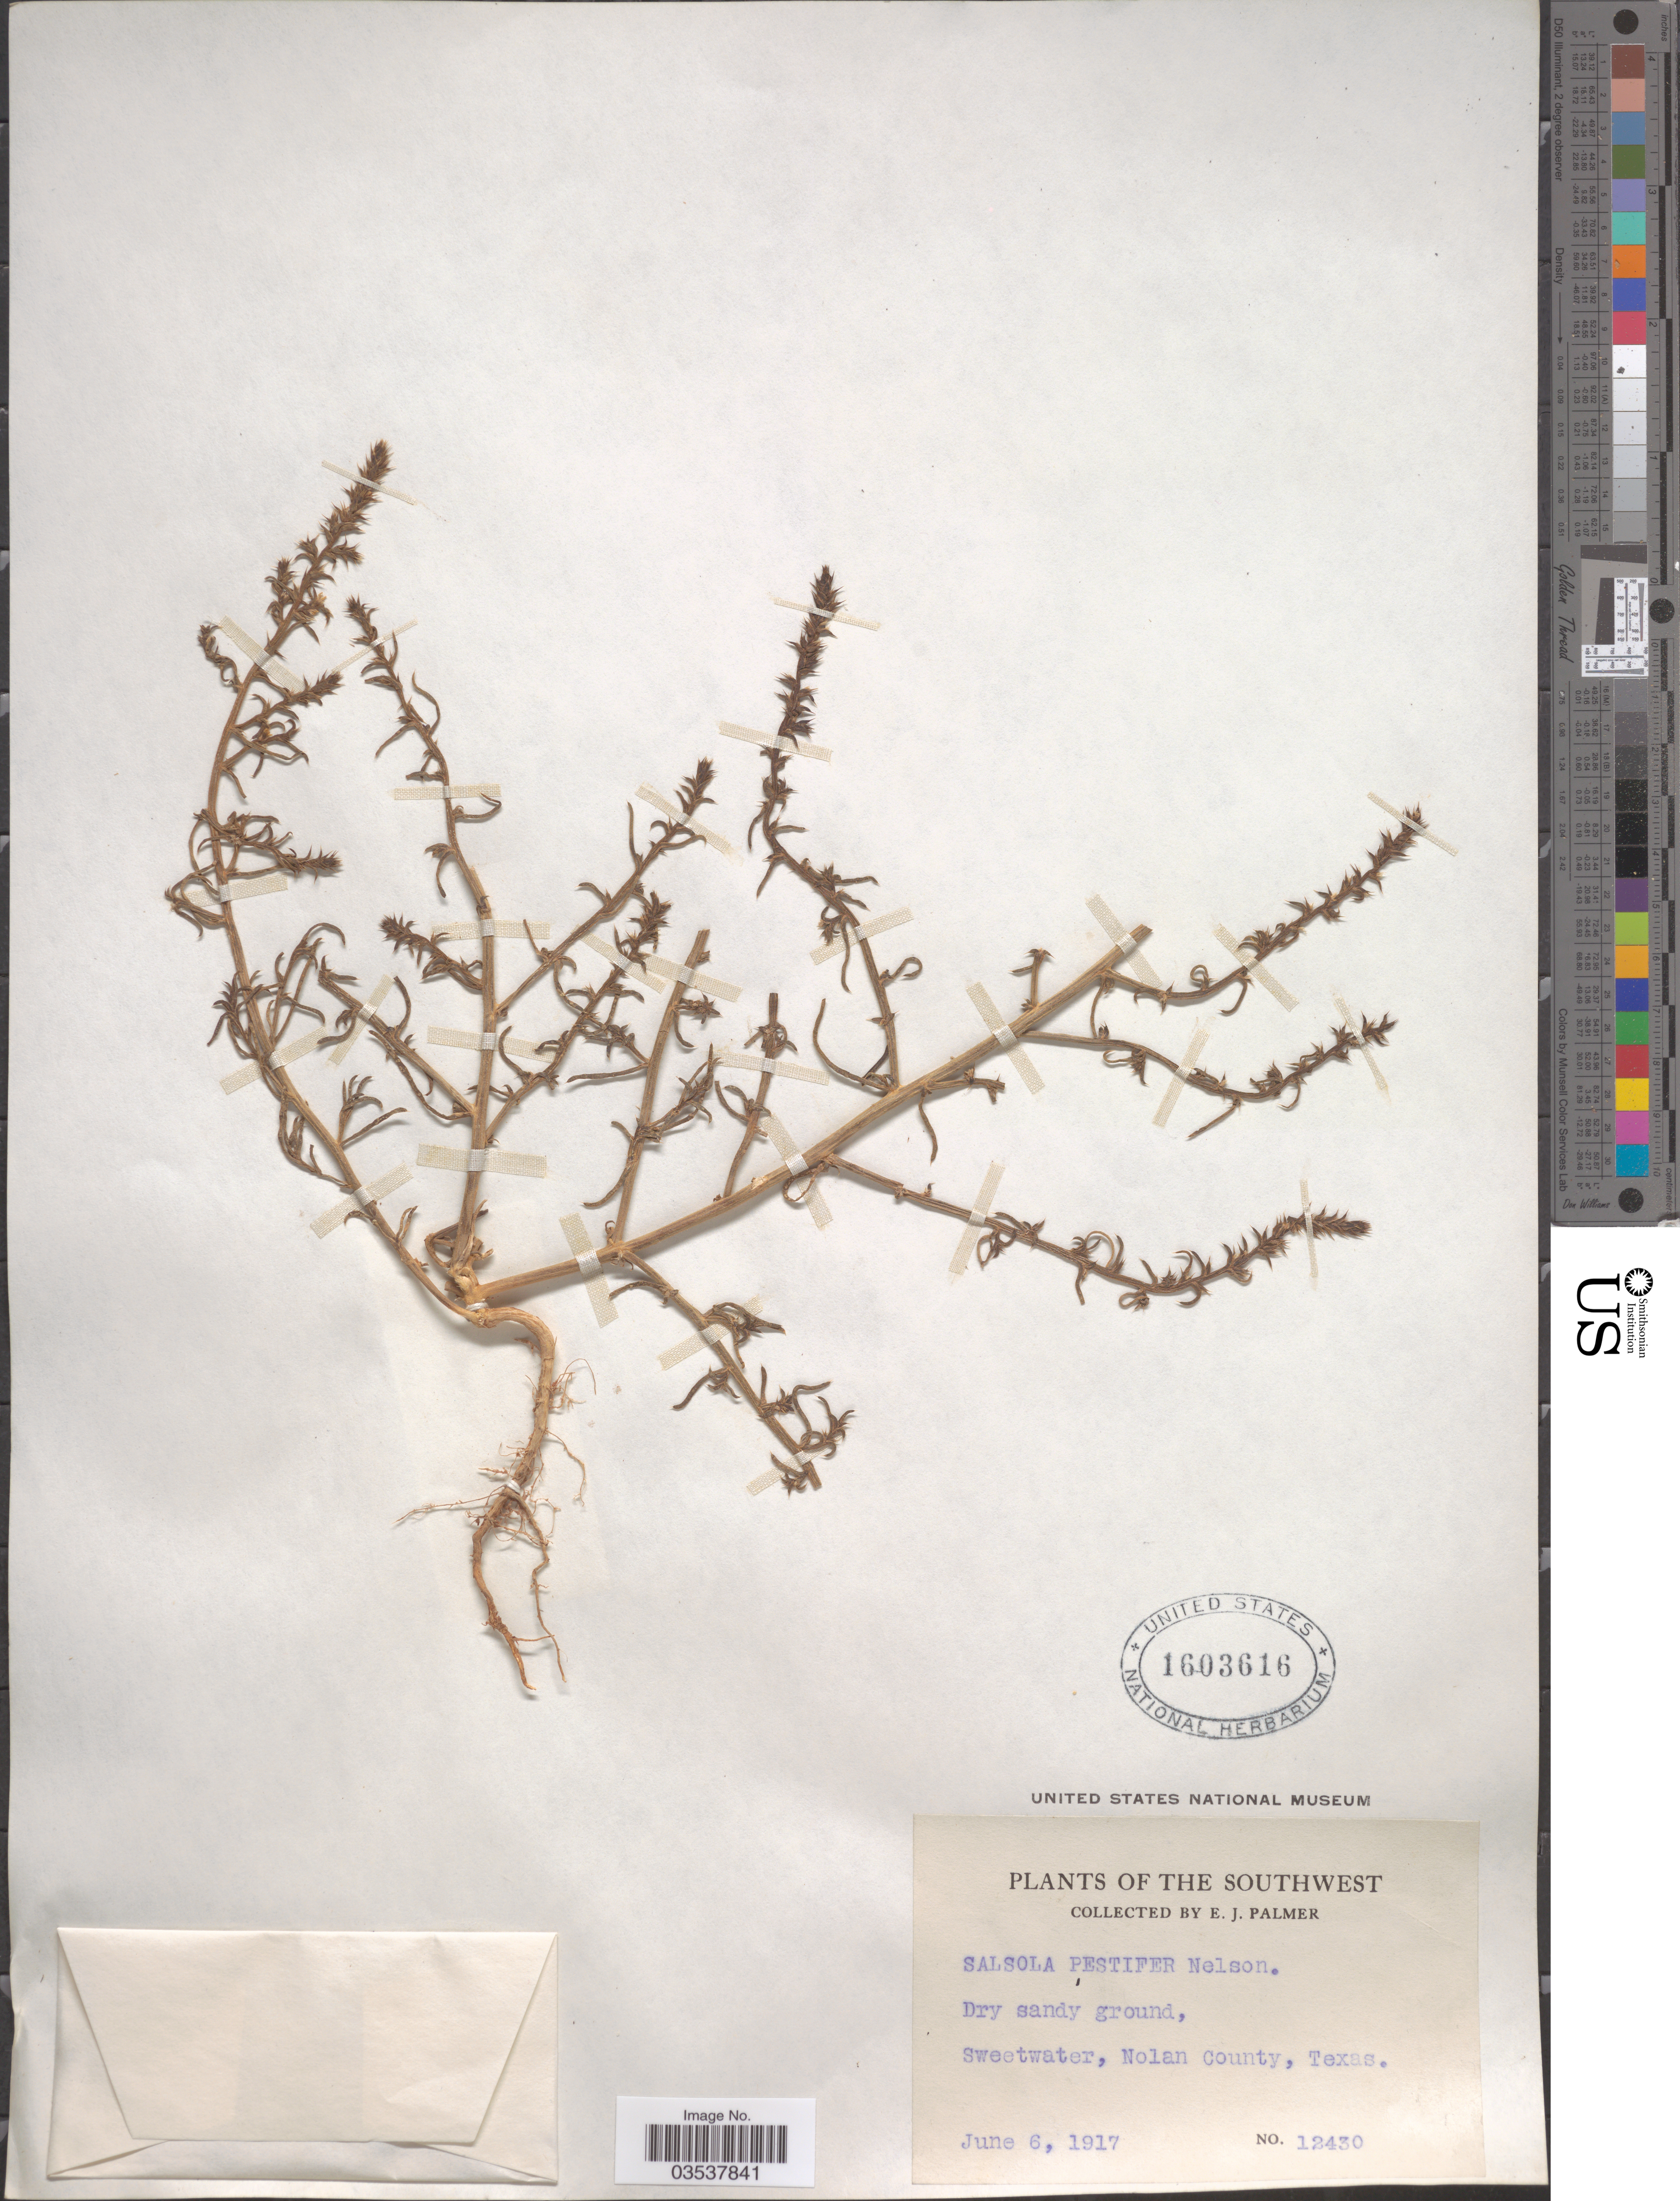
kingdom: Plantae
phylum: Tracheophyta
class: Magnoliopsida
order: Caryophyllales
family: Amaranthaceae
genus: Salsola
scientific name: Salsola pestifer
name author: A. Nelson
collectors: E. J. Palmer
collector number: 12430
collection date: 1917-06-06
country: United States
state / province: Texas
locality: Southwest. Sweetwater, Nolan County.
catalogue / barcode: US 1603616